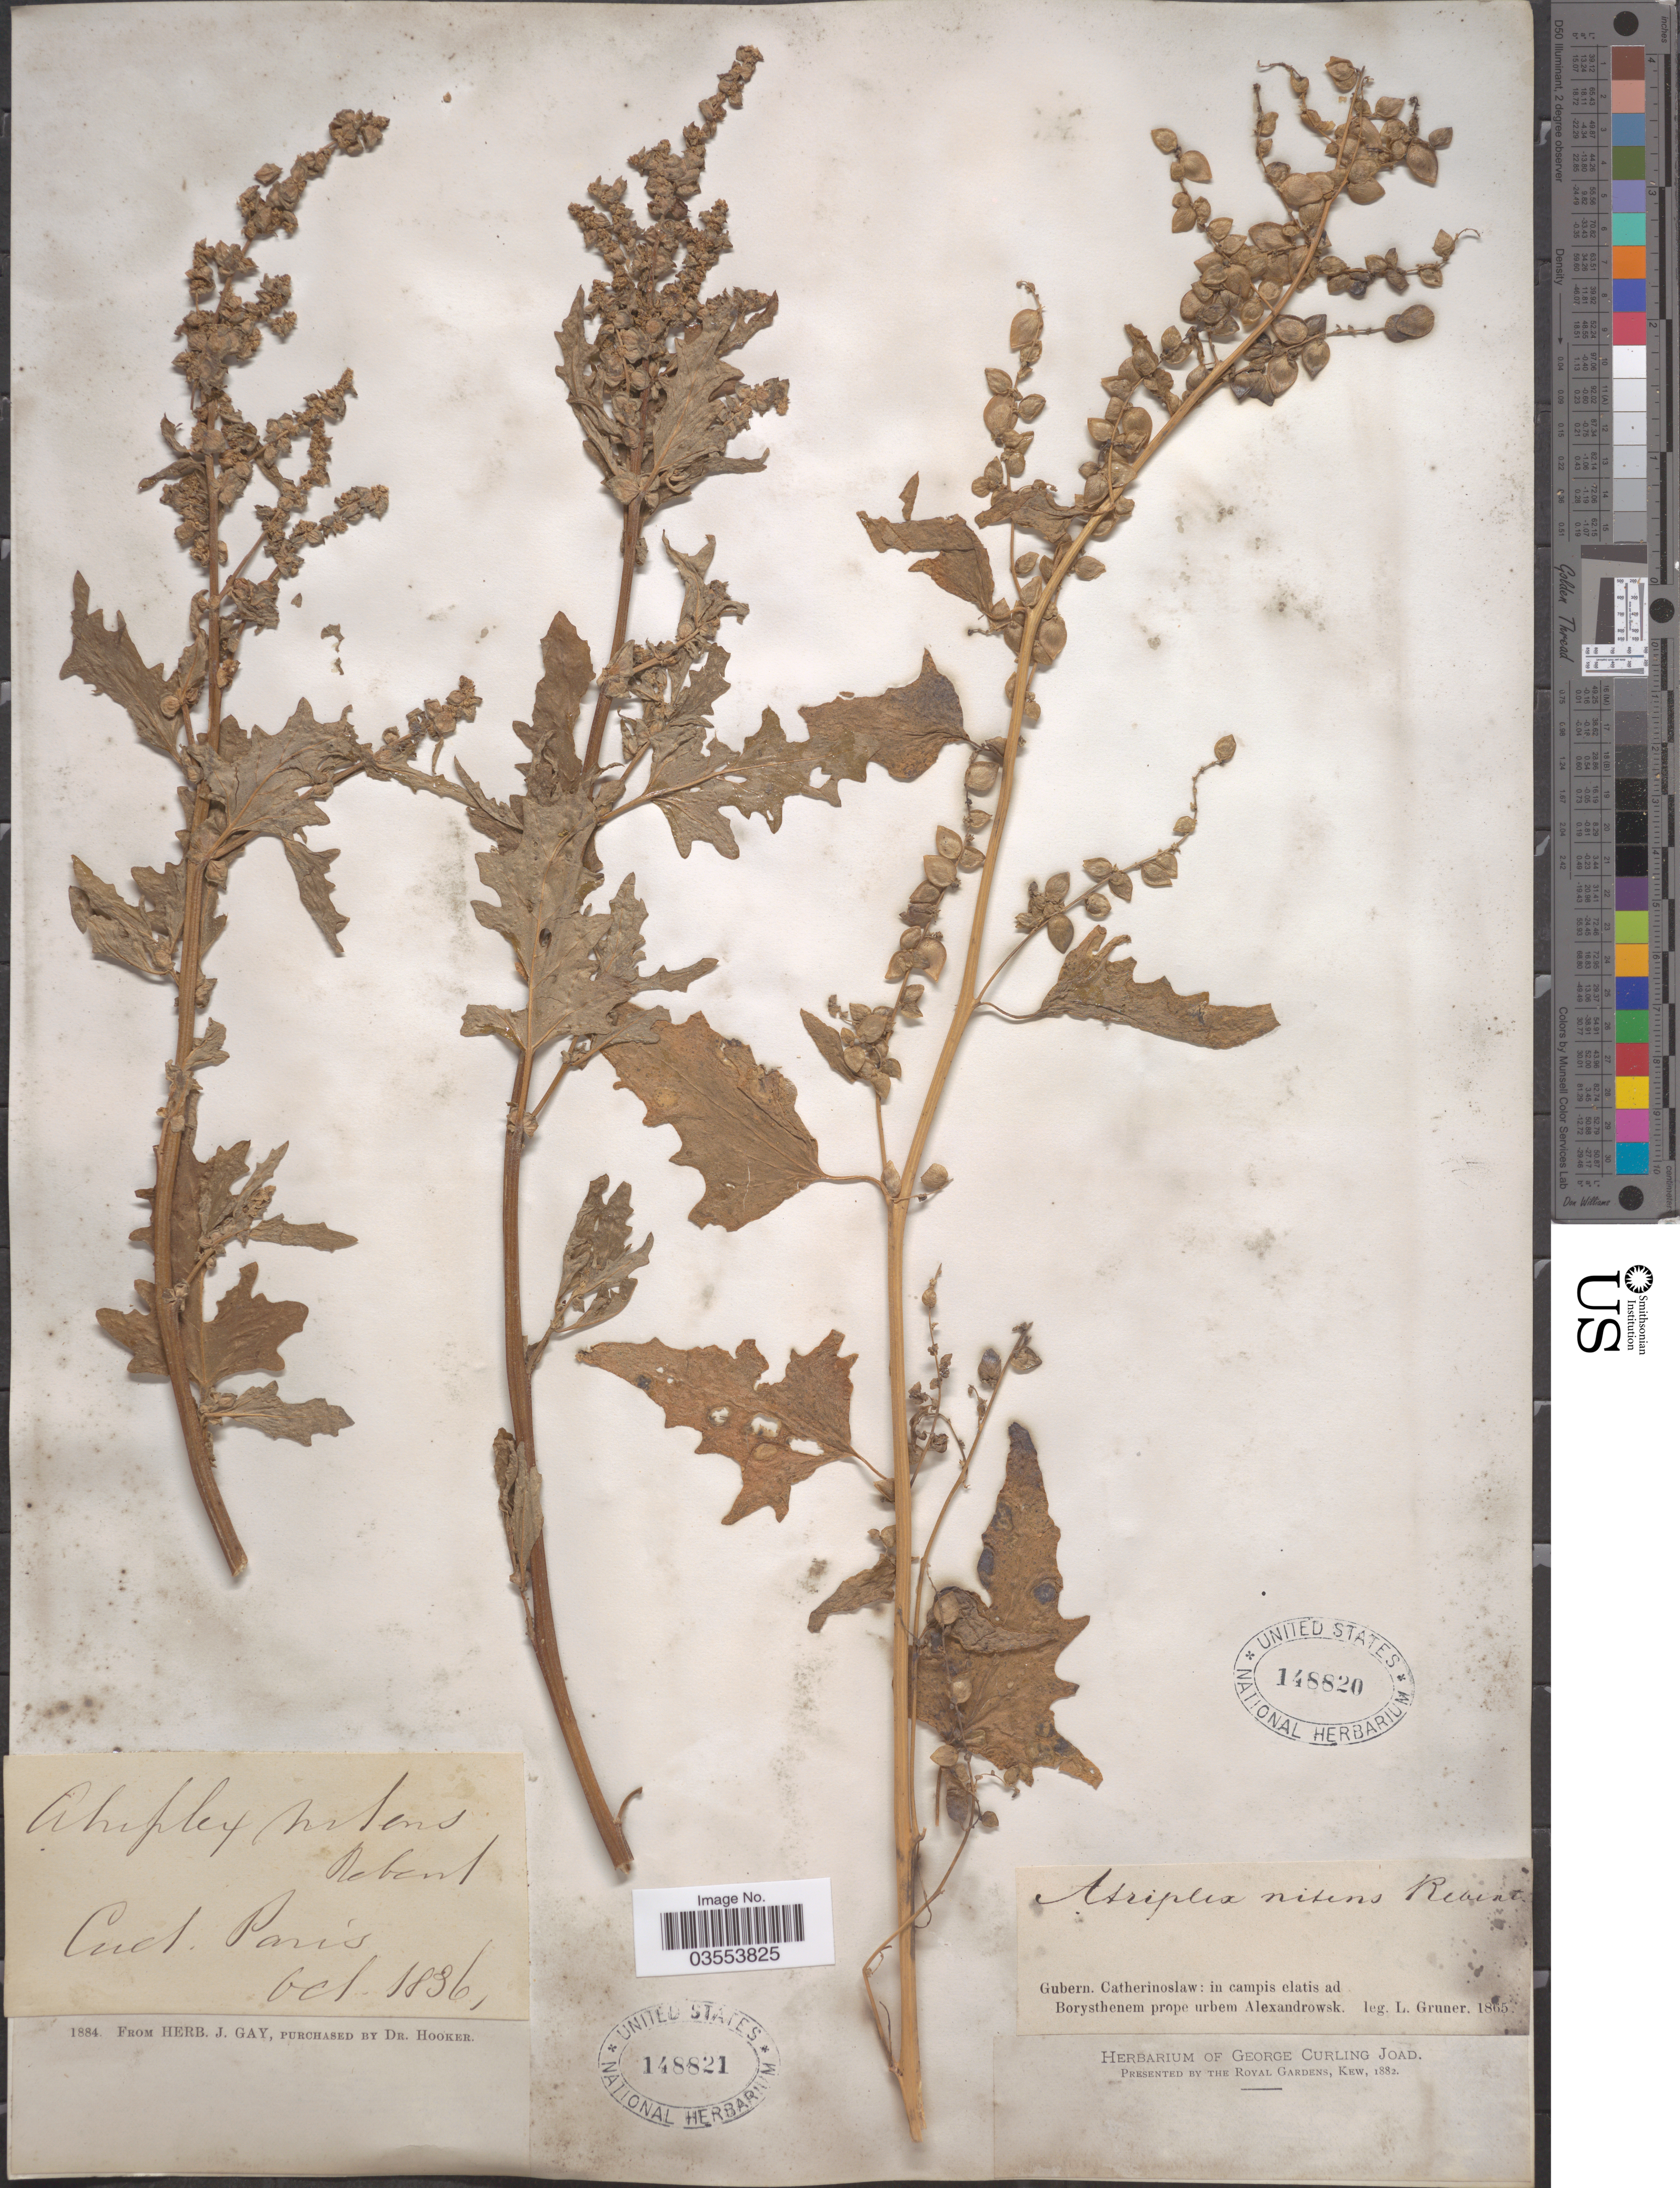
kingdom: Plantae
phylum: Tracheophyta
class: Magnoliopsida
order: Caryophyllales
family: Amaranthaceae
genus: Atriplex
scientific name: Atriplex nitens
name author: Schkuhr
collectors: ex herb. J. Gay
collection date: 1896-10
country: France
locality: Paris.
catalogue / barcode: US 148821